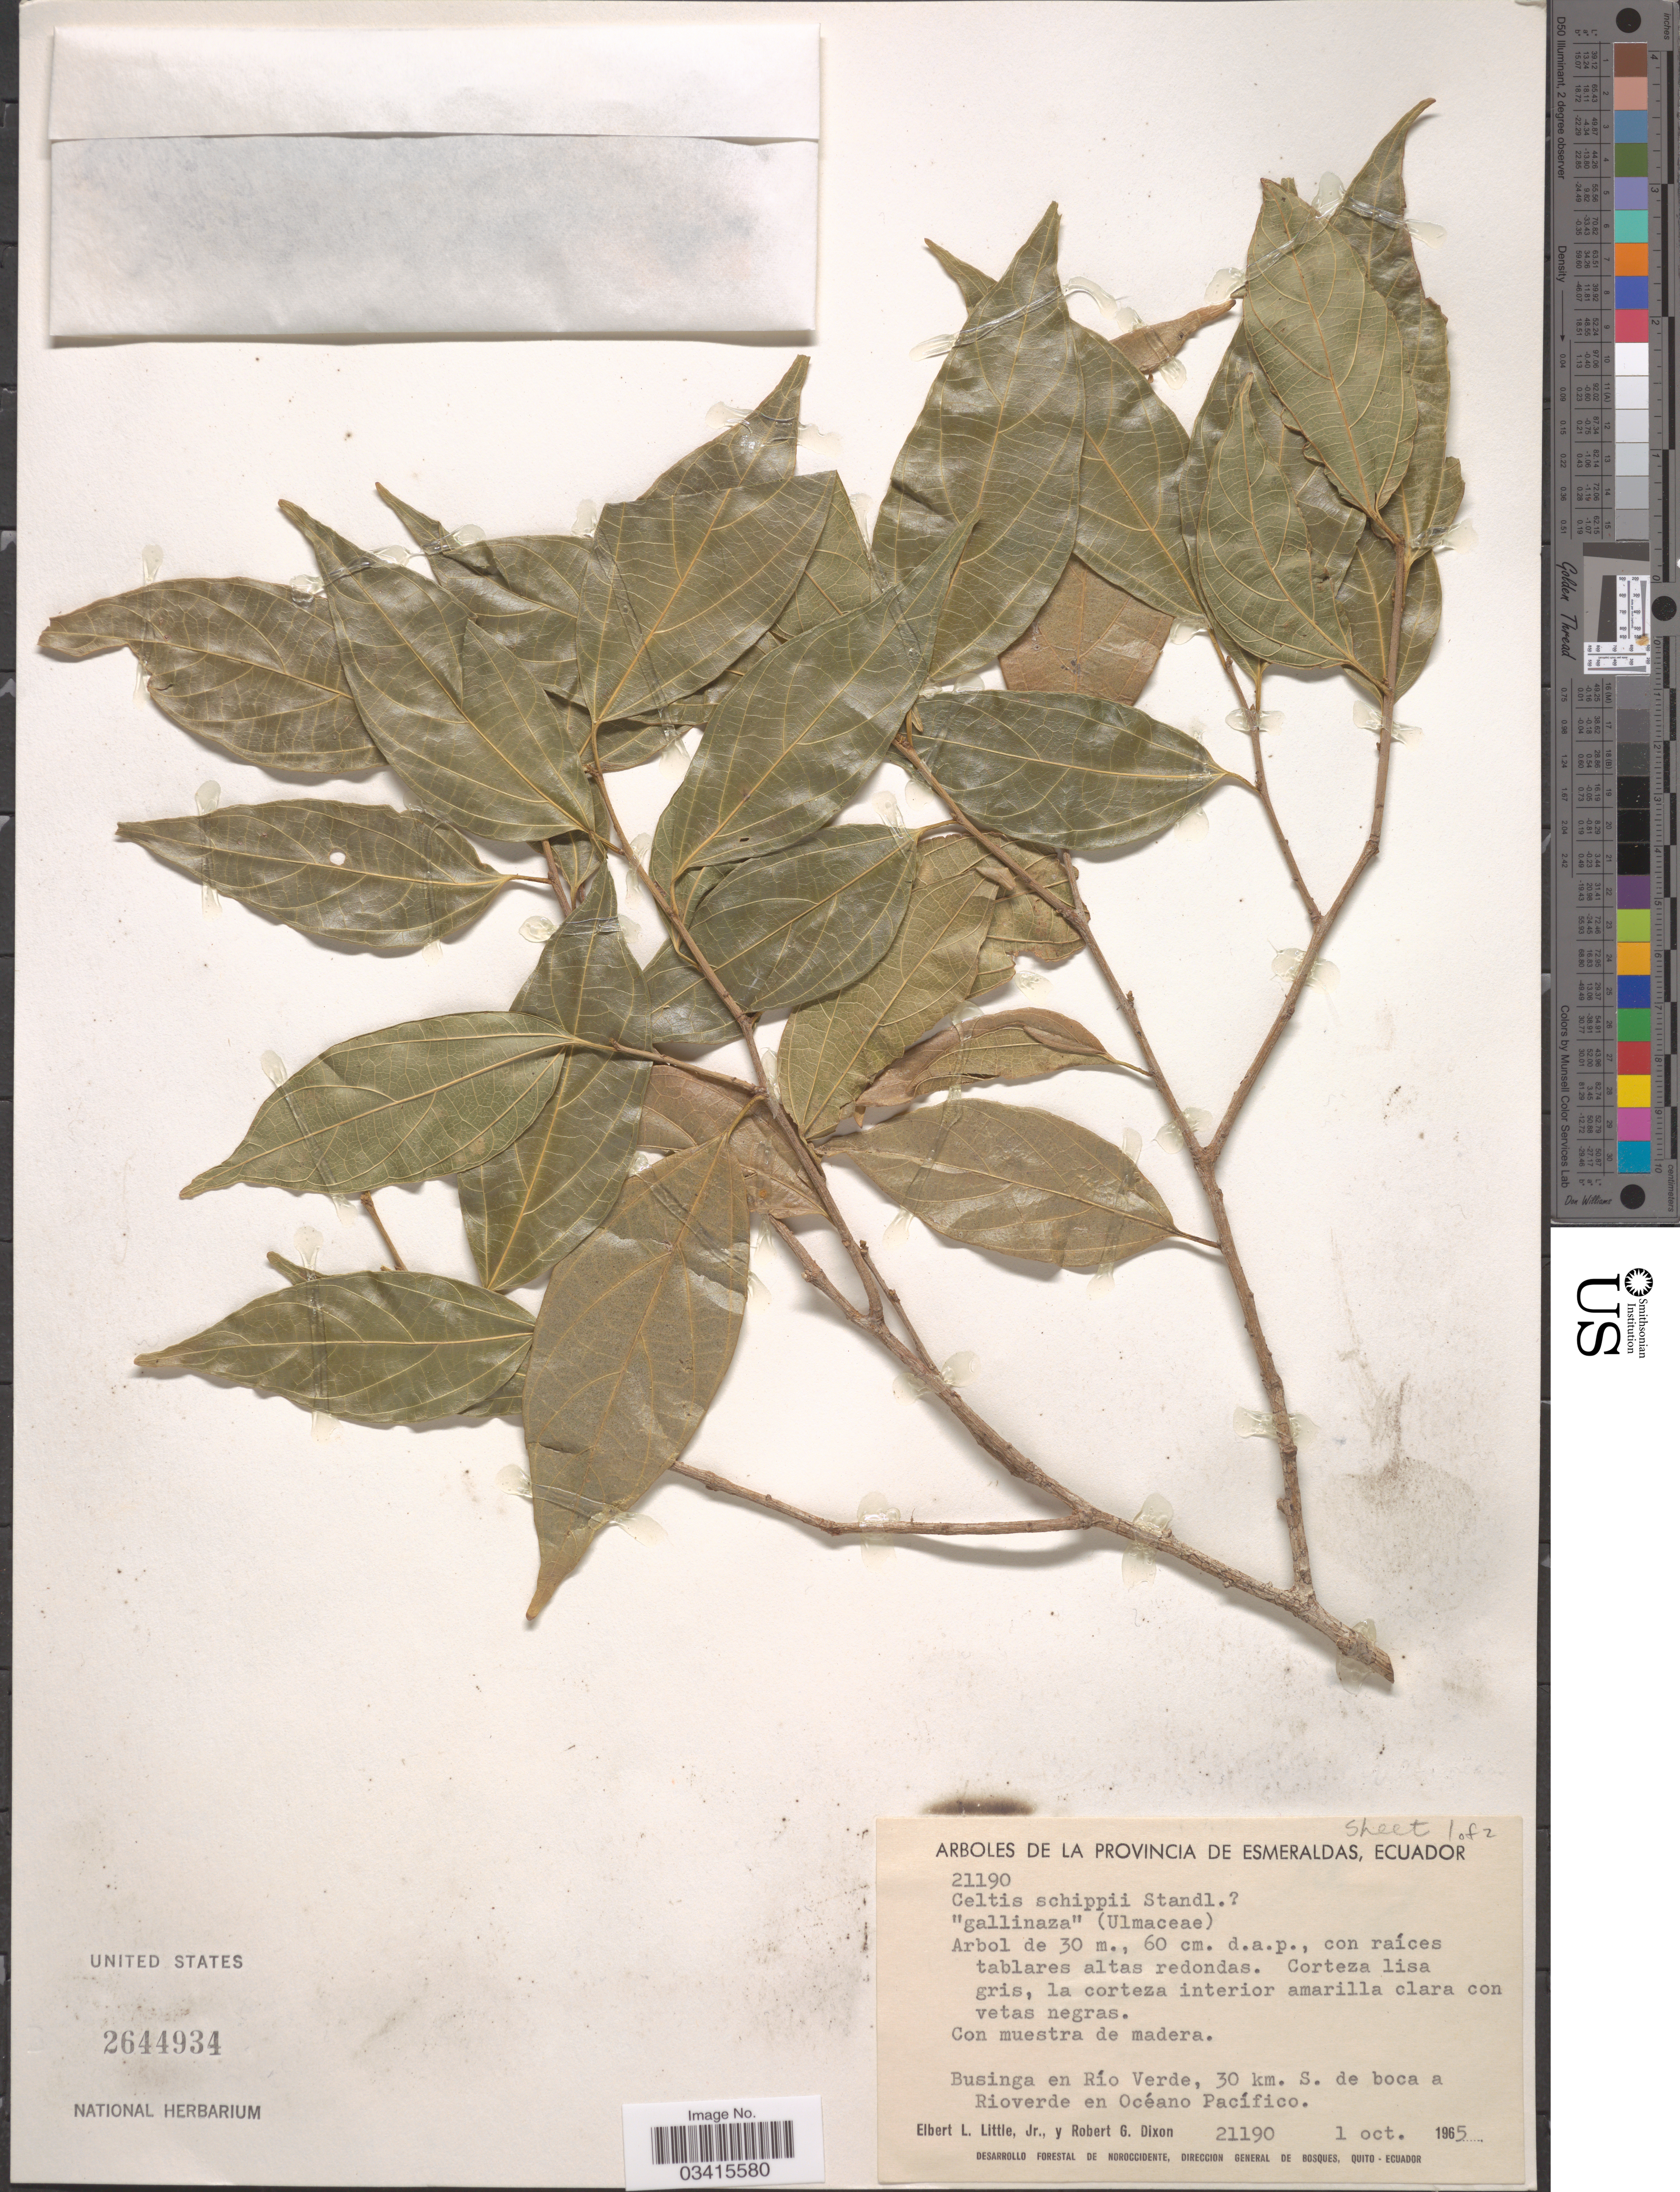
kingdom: Plantae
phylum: Tracheophyta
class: Magnoliopsida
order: Rosales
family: Cannabaceae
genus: Celtis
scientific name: Celtis schippii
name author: Standl.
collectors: E. L. Little & R. G. Dixon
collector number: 21190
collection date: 1965-10-01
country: Ecuador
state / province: Esmeraldas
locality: Businga en Río Verde, 30 km. S. de boca a Rioverde en Océano Pacífico.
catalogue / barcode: US 2644934